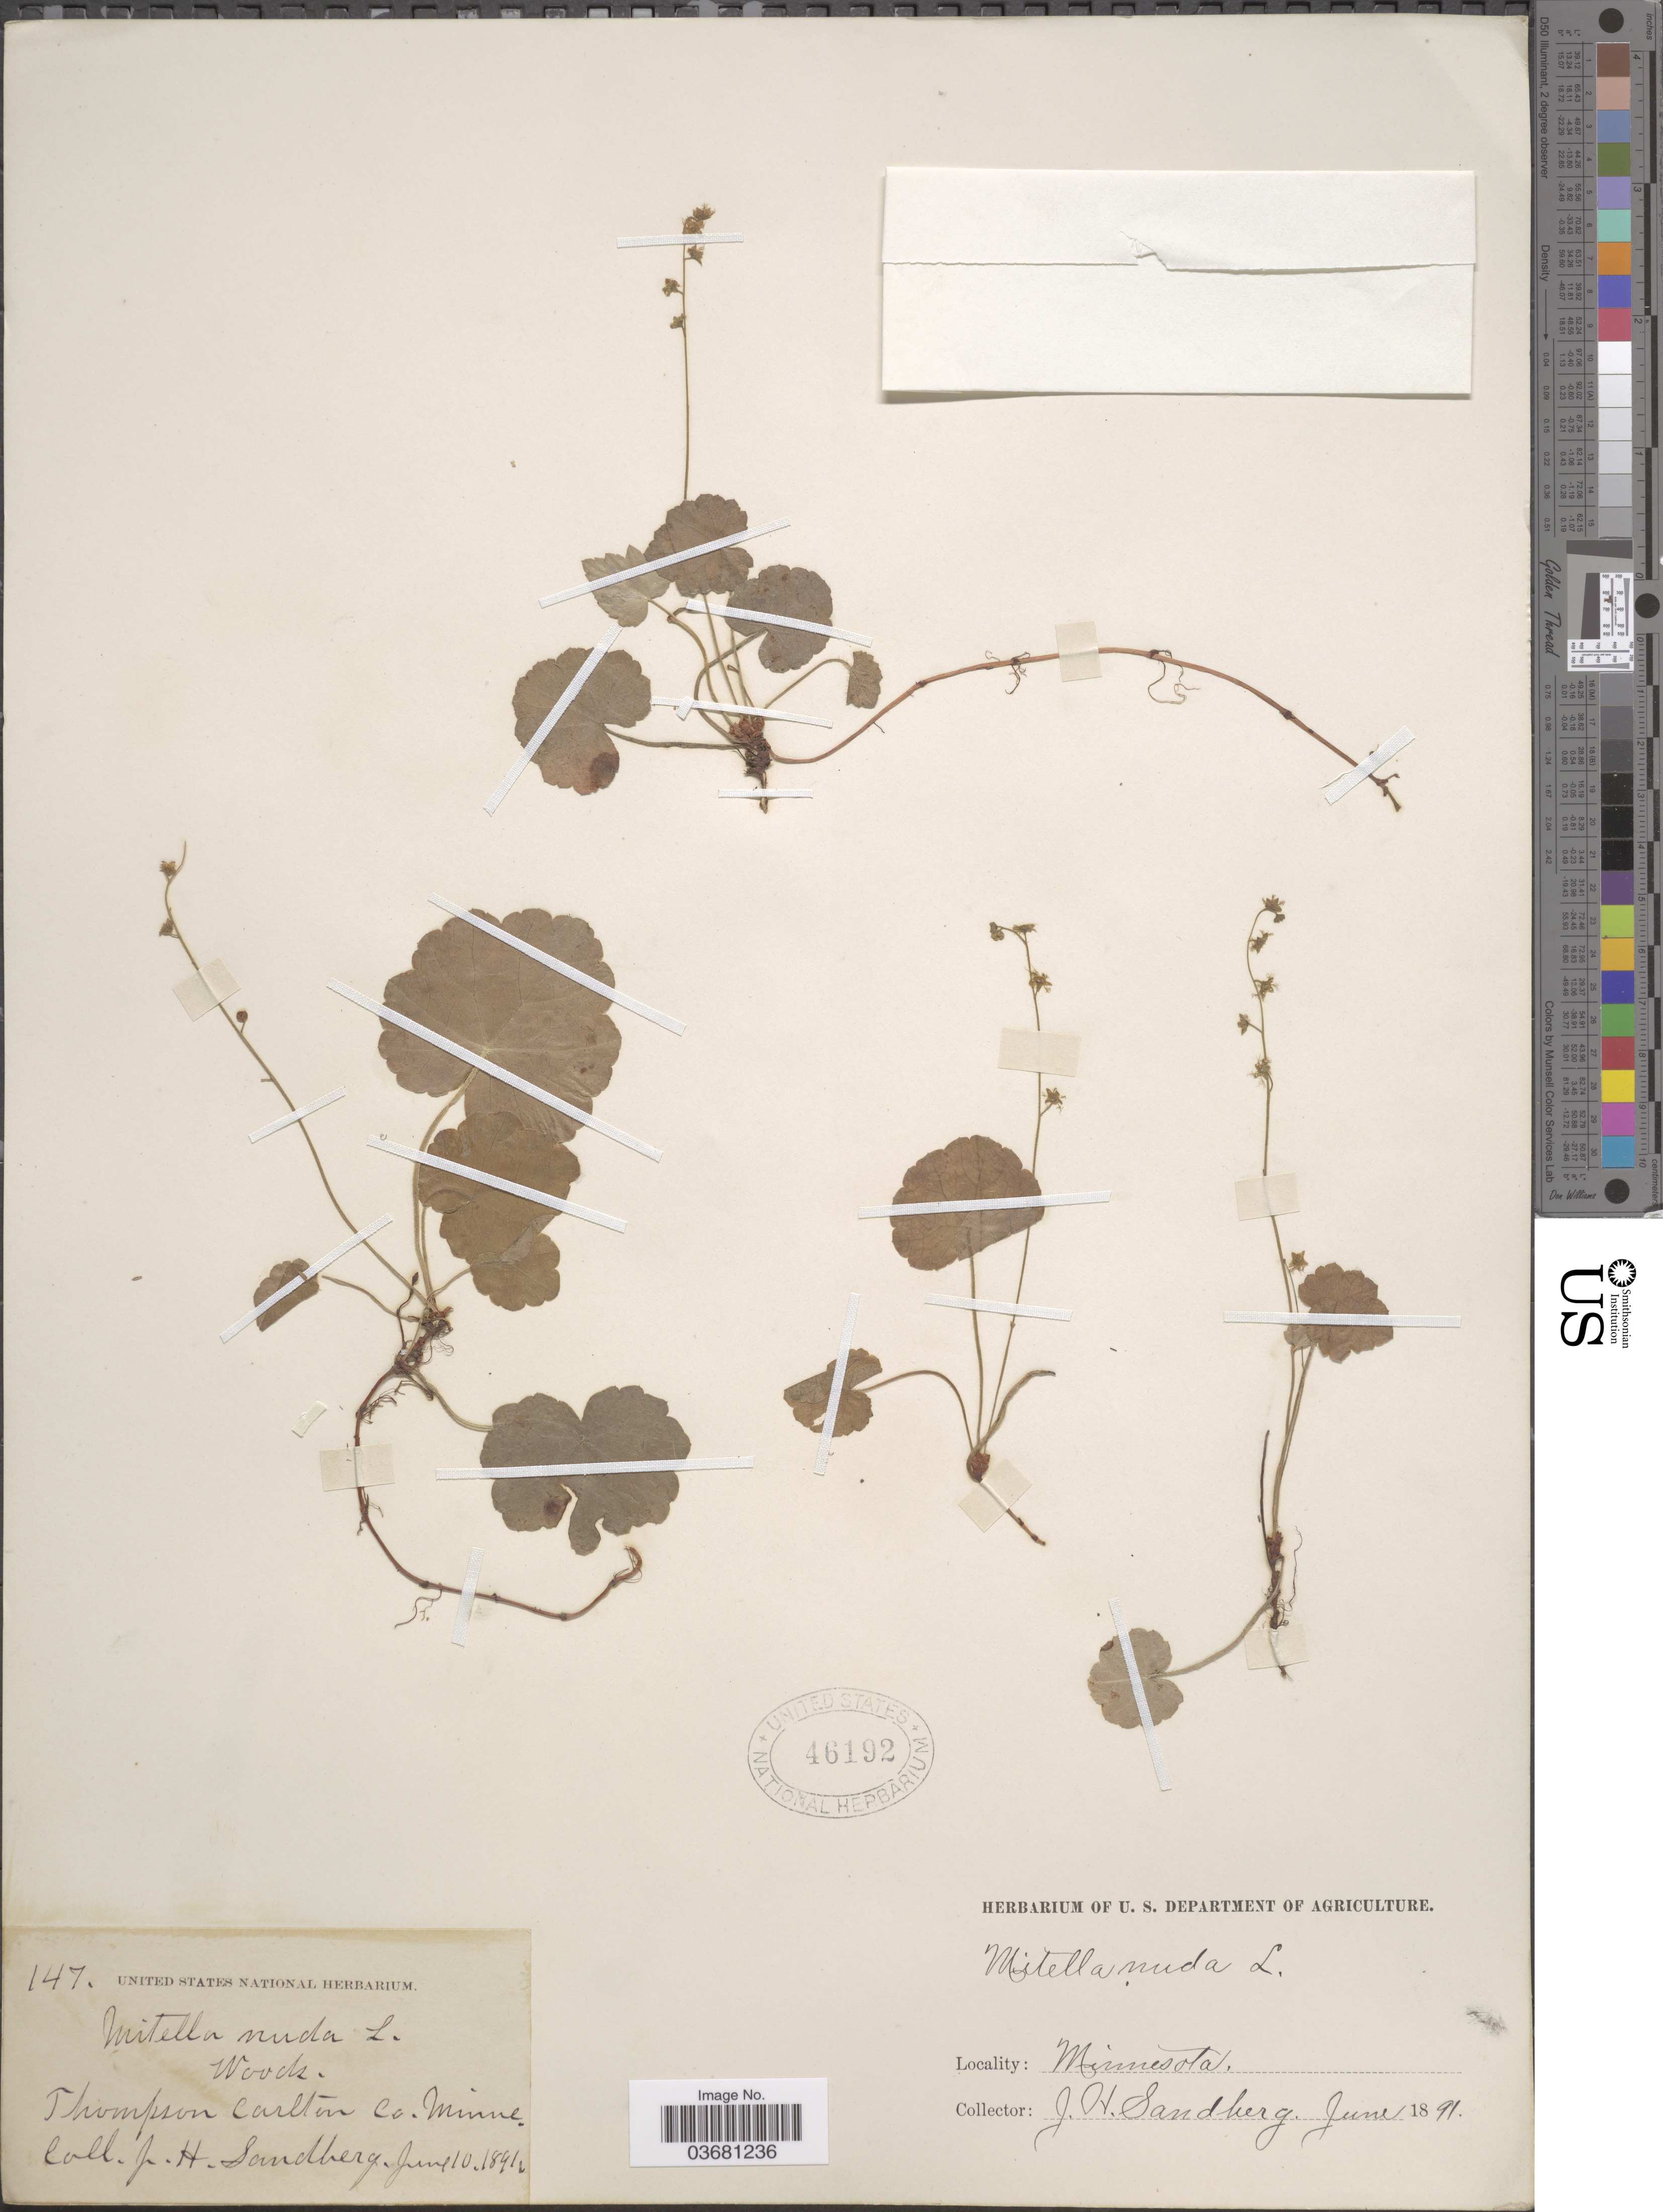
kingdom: Plantae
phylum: Tracheophyta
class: Magnoliopsida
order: Saxifragales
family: Saxifragaceae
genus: Mitella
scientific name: Mitella nuda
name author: L.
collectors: J. H. Sandberg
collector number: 147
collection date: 1891-06-10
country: United States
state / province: Minnesota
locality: Thompson Carlton Co.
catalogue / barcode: US 46192